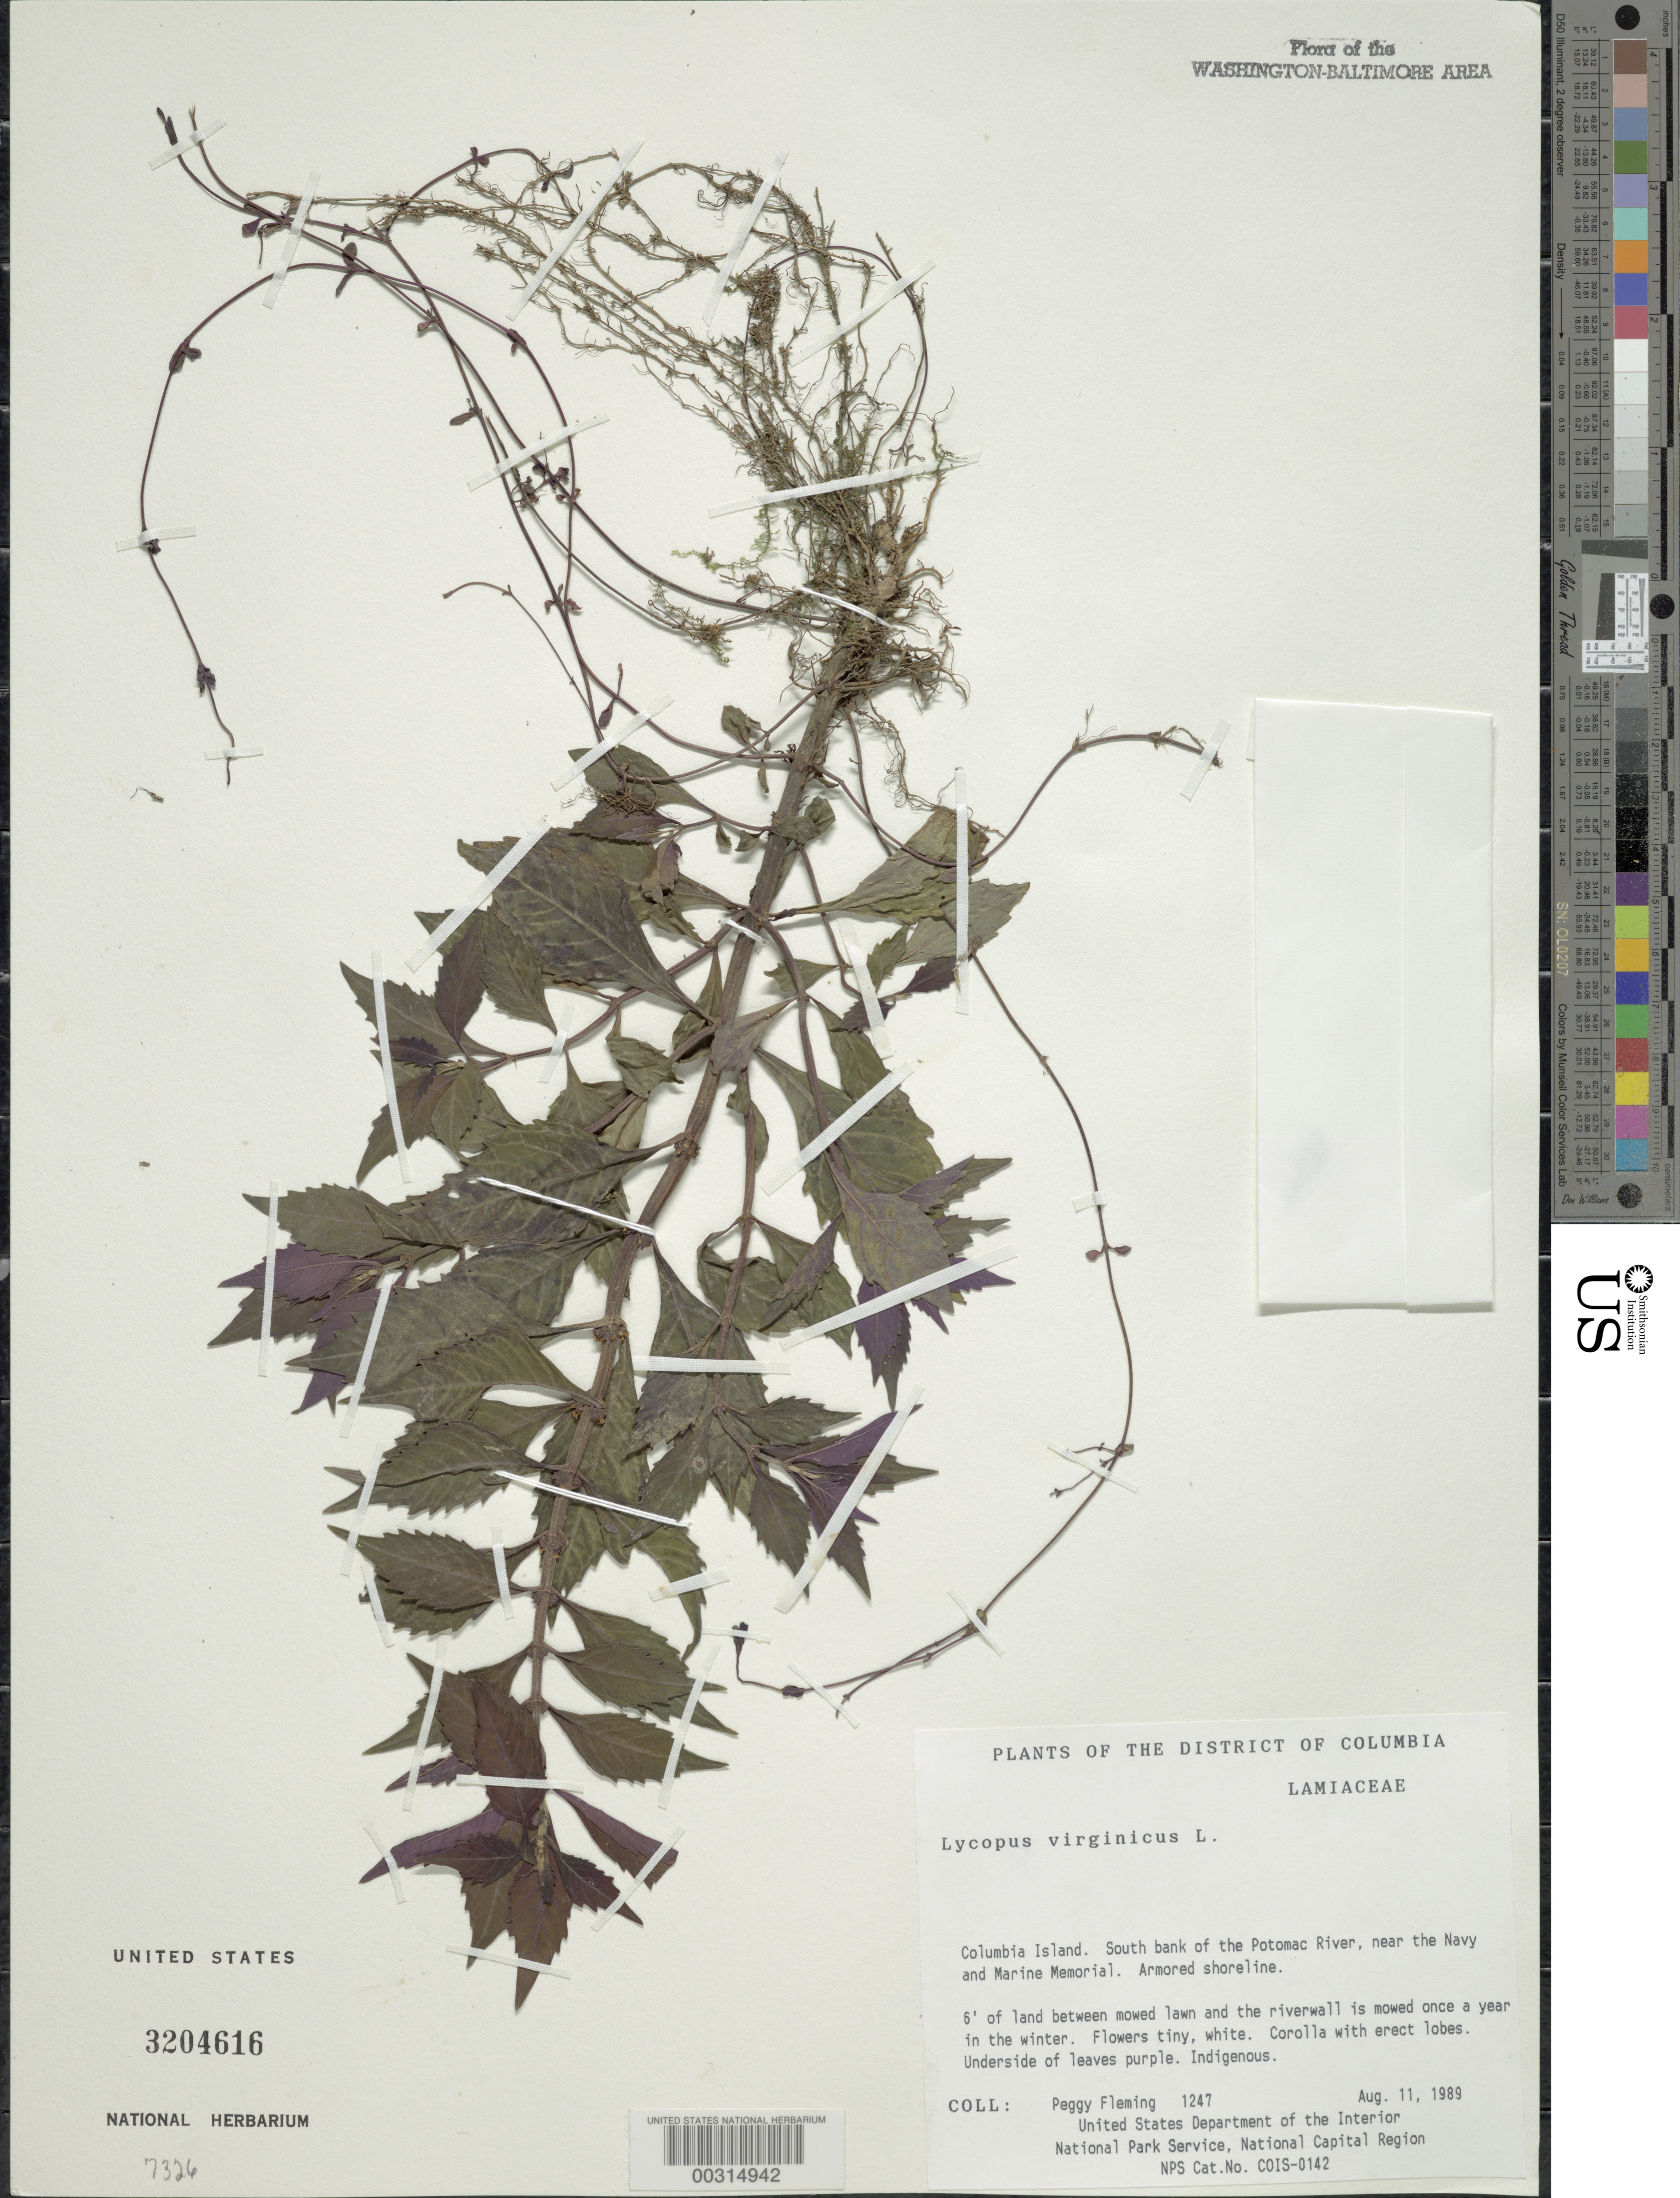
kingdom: Plantae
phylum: Tracheophyta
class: Magnoliopsida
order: Lamiales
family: Lamiaceae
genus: Lycopus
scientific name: Lycopus virginicus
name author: L.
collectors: P. Fleming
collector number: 1247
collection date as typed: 11 Aug 1989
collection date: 1989-08-11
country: United States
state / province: District of Columbia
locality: Columbia Island, S bank of the Potomac River, near the Navy and Marine Memorial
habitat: Between mowed lawn and riverwall, mowed in winter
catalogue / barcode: US 3204616